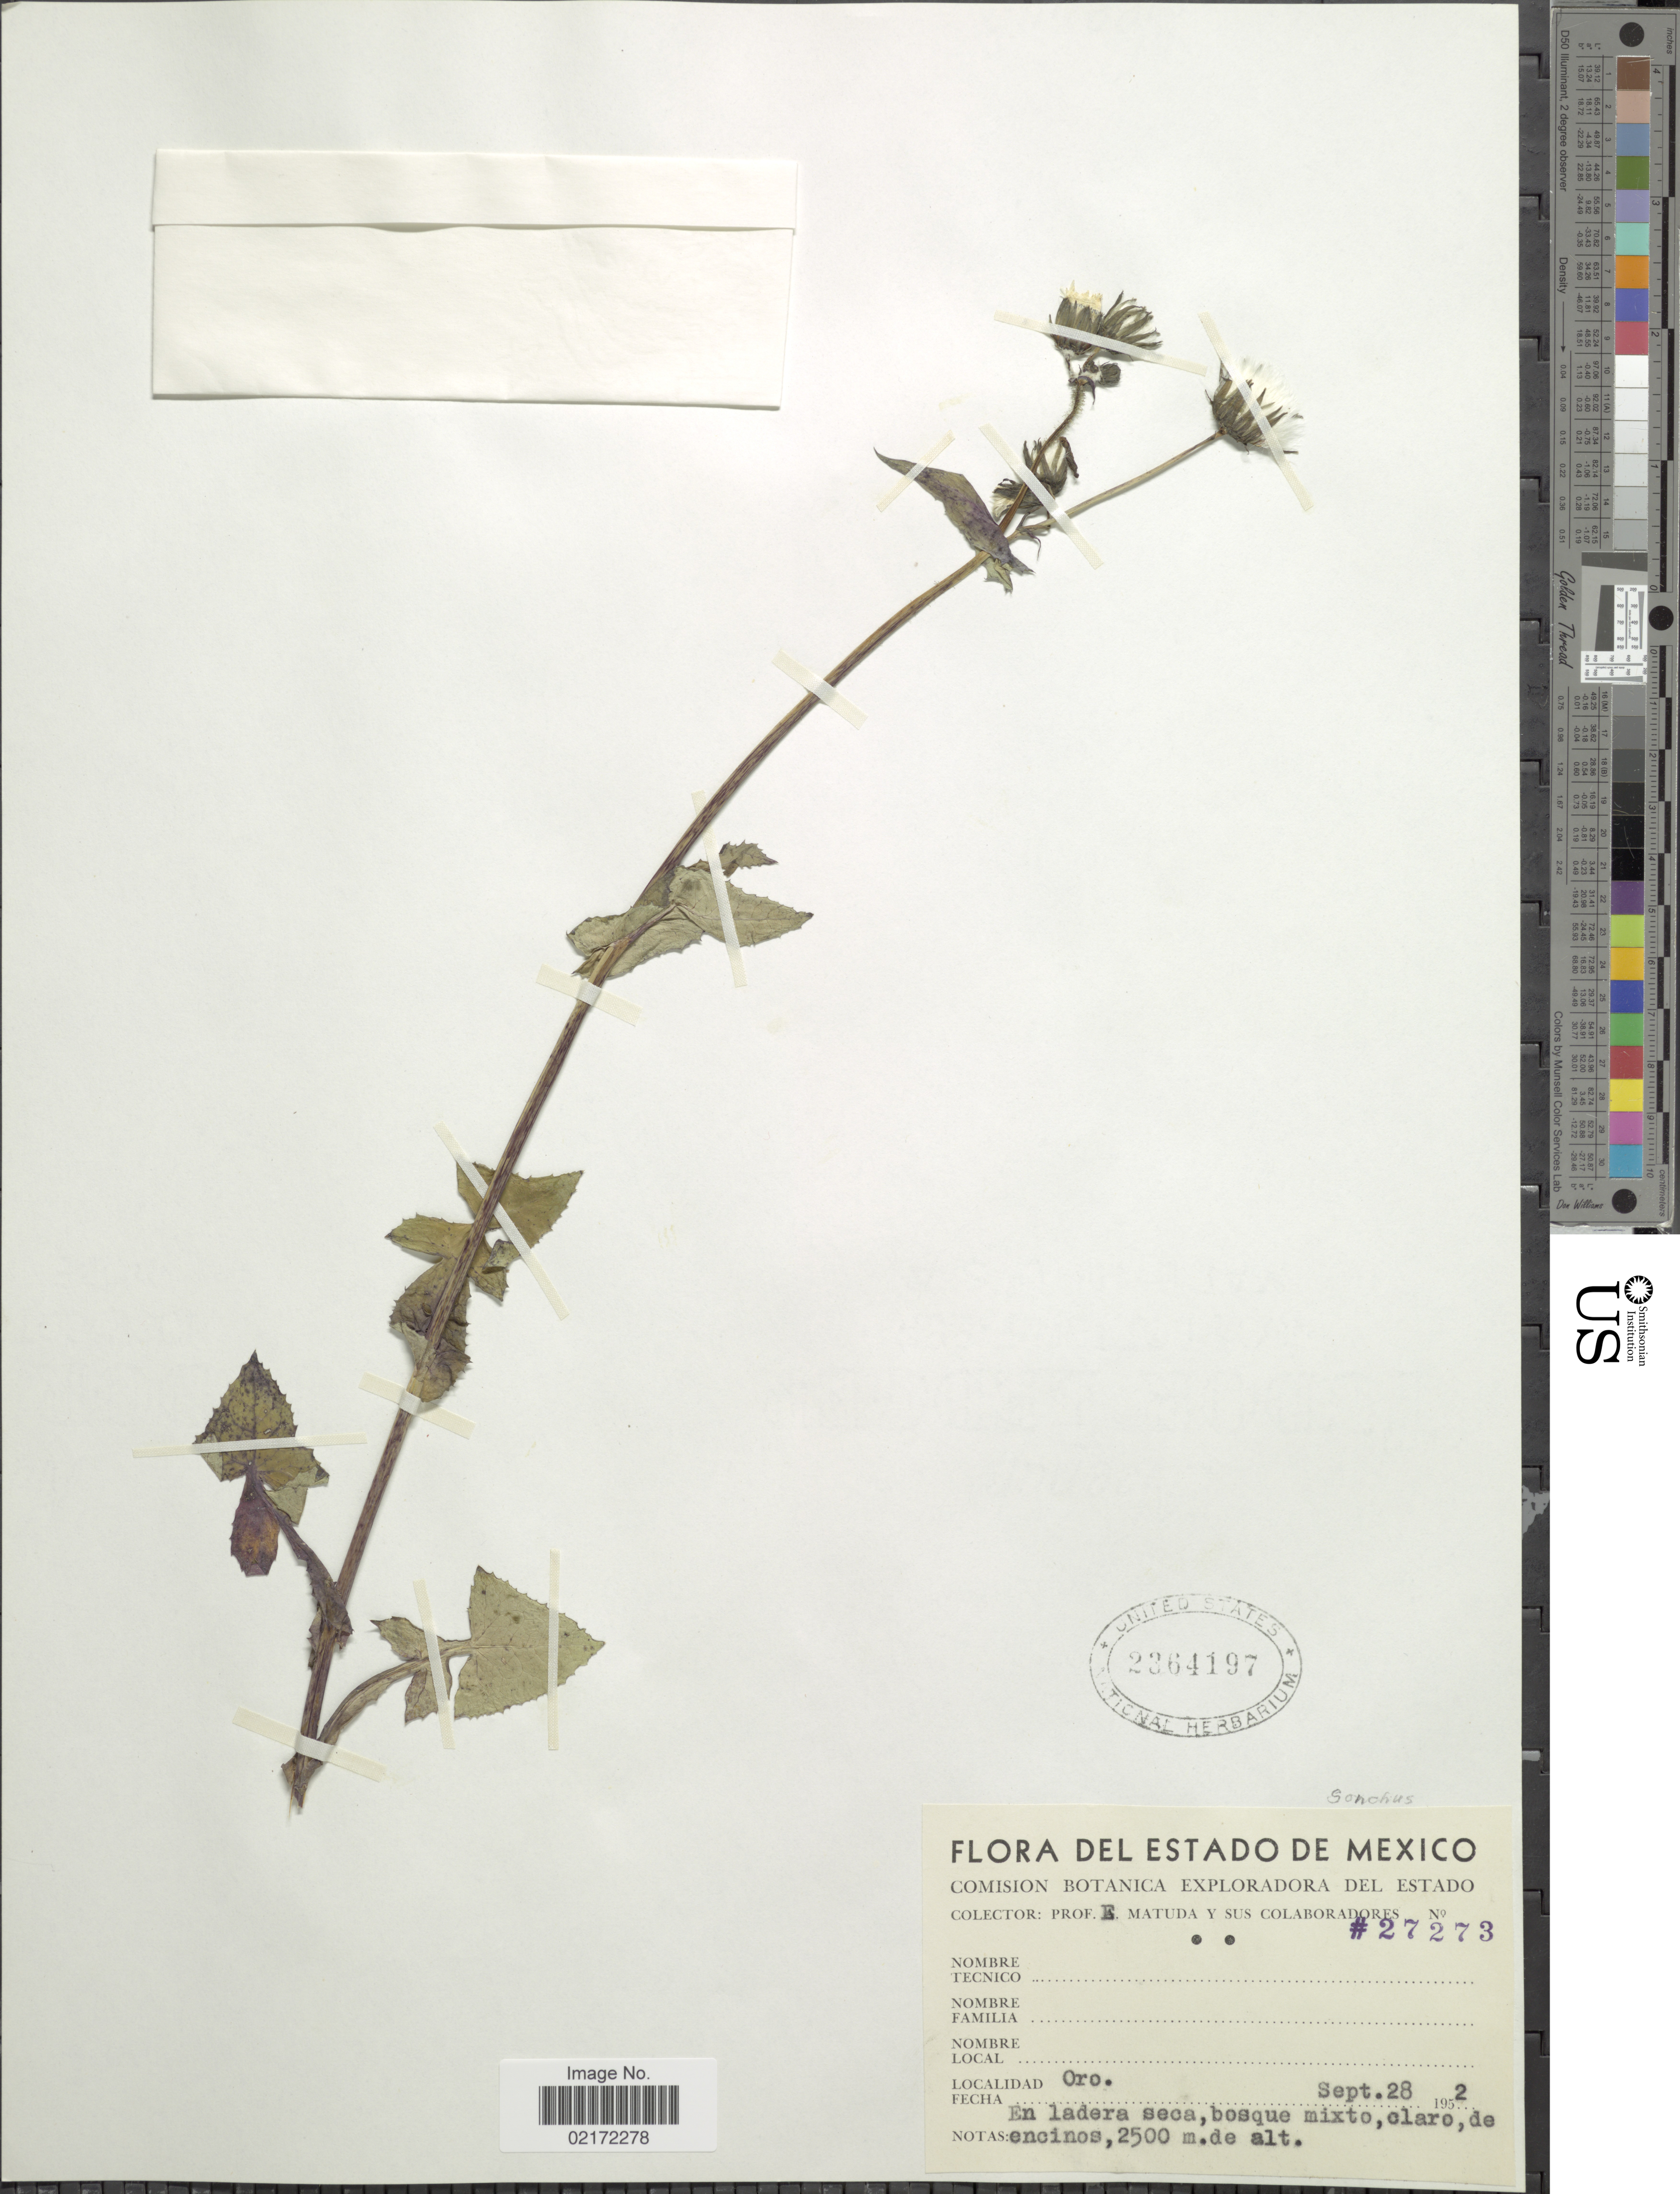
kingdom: Plantae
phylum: Tracheophyta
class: Magnoliopsida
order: Asterales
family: Asteraceae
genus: Sonchus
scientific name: Sonchus sp.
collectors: E. Matuda & et al.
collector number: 27273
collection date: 1952-09-28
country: Mexico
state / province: México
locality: Estado de Mexico. Oro.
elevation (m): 2500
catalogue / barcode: US 2364197